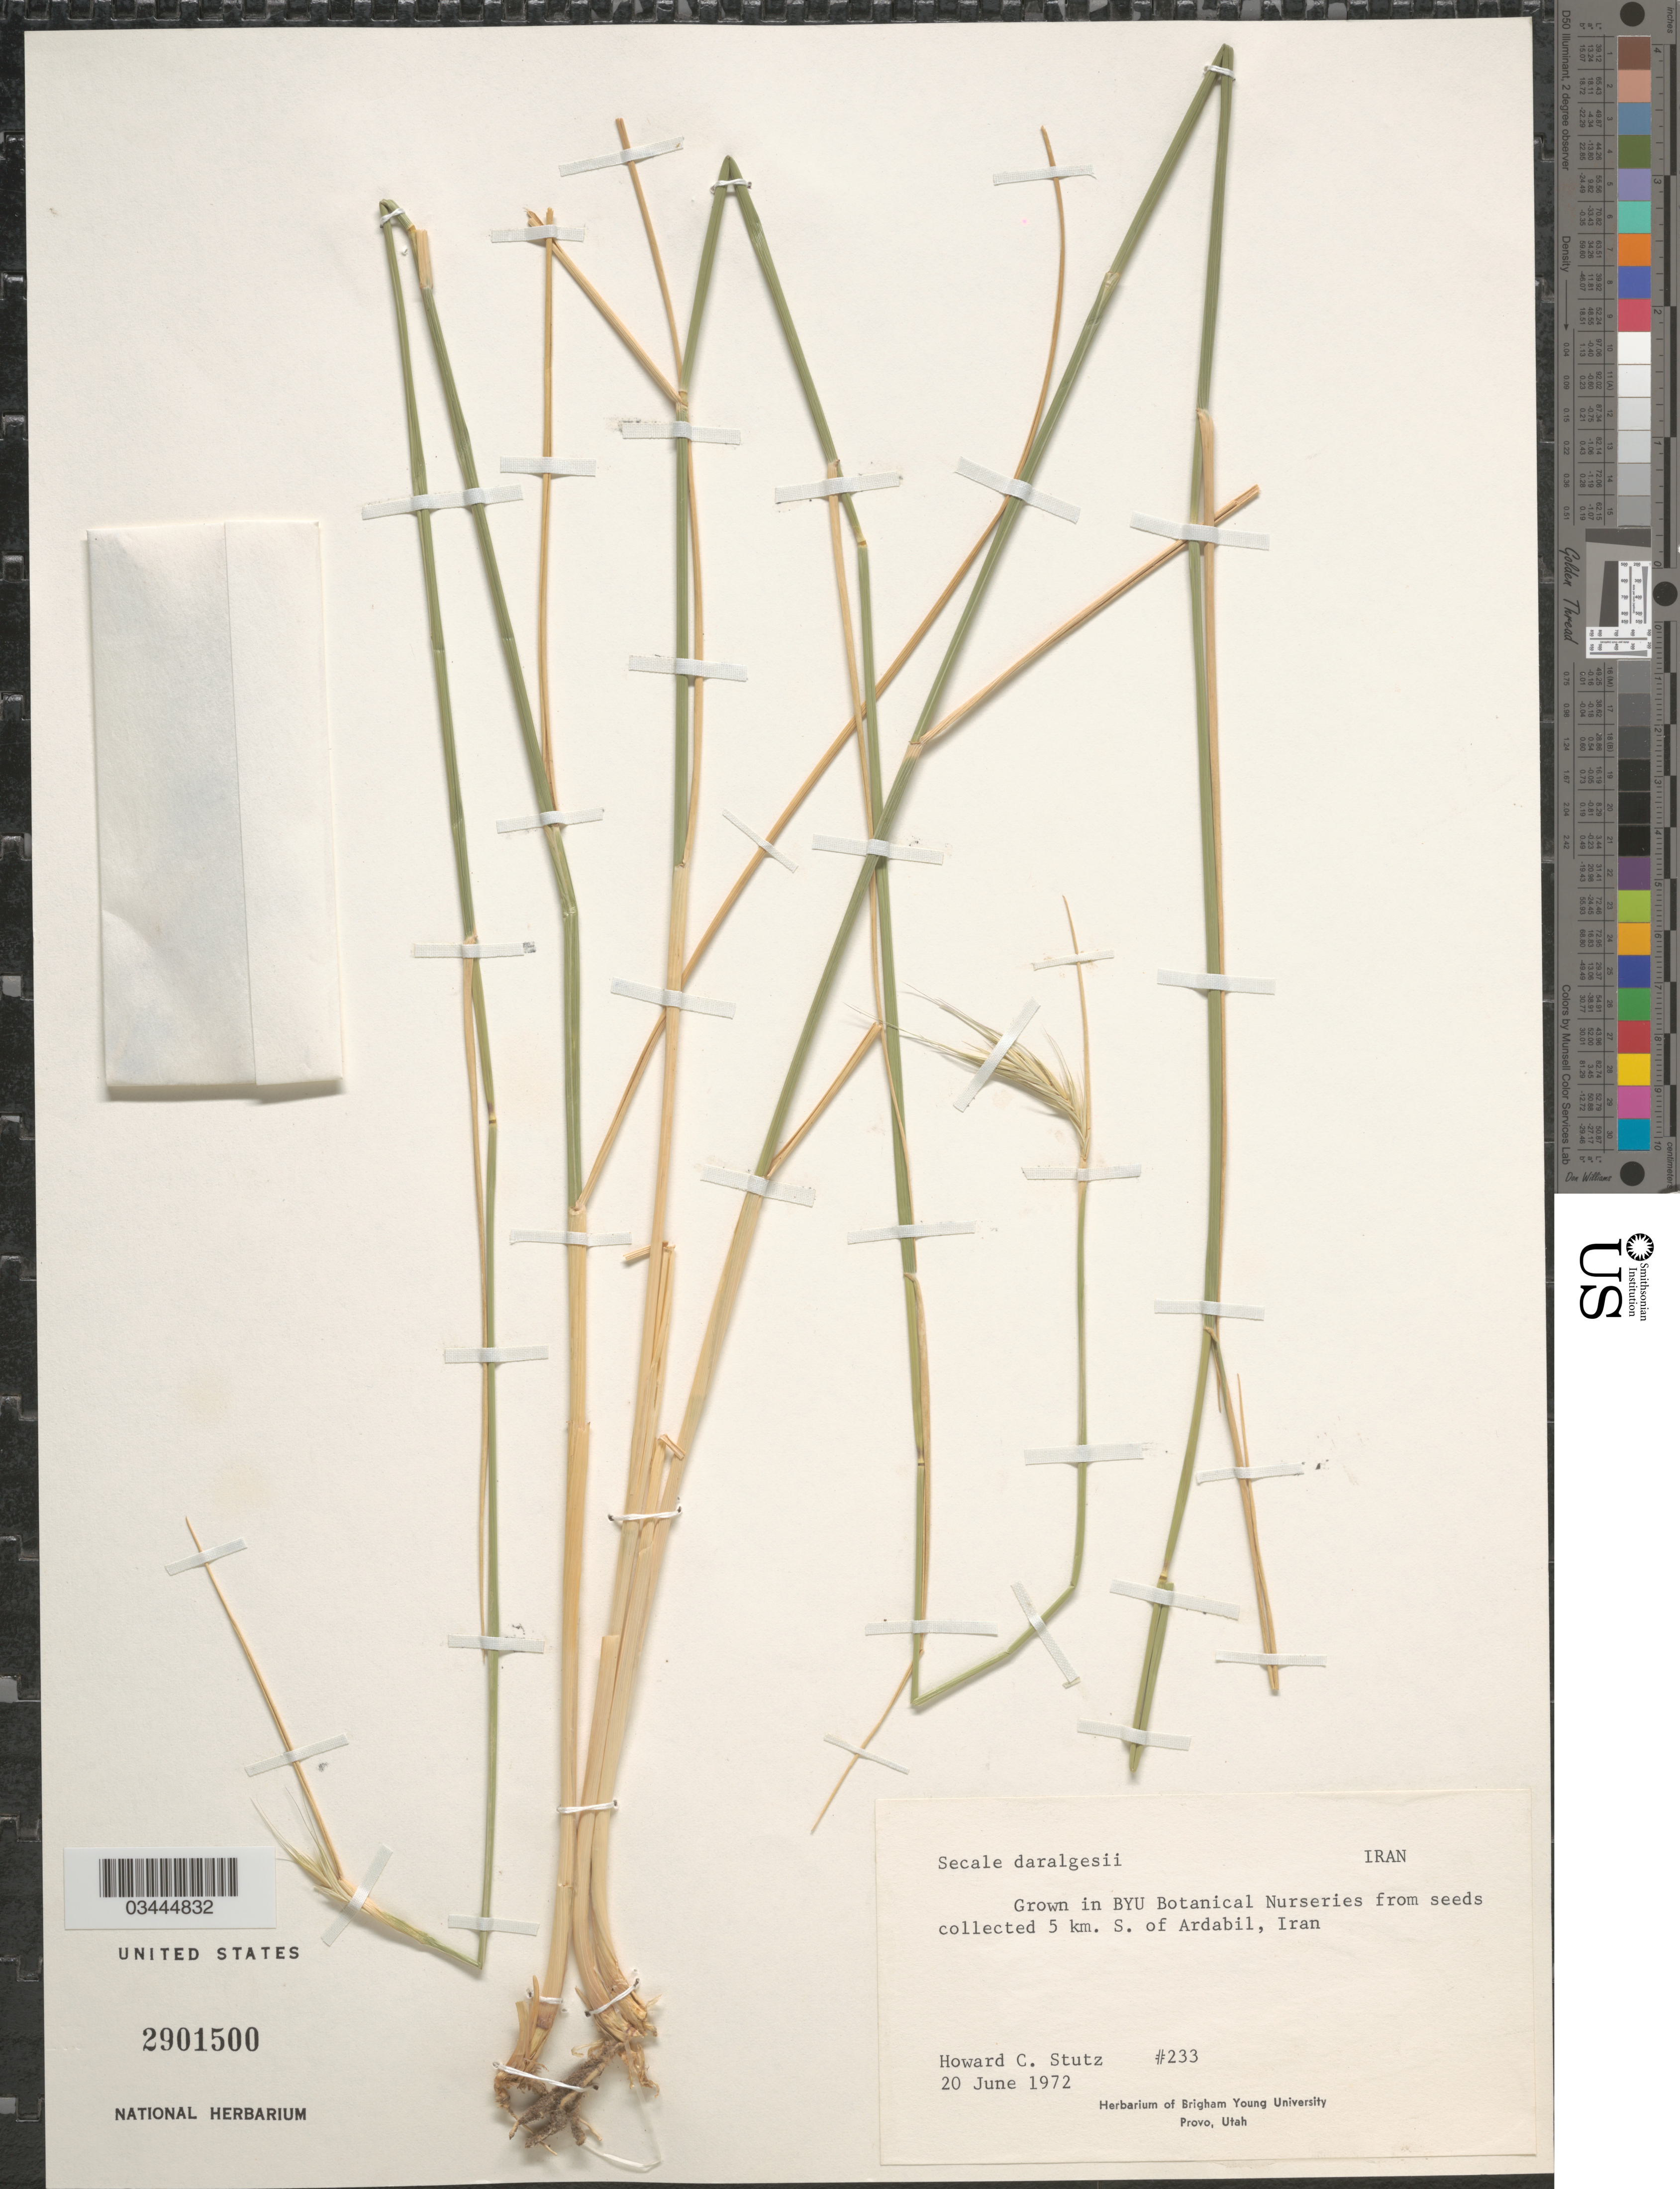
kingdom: Plantae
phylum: Tracheophyta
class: Liliopsida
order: Poales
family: Poaceae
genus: Secale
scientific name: Secale anatolicum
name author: Boiss.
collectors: H. Stutz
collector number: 233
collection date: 1972-06-20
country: United States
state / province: Utah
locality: In BYU Botanical Nurseries.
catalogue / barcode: US 2901500